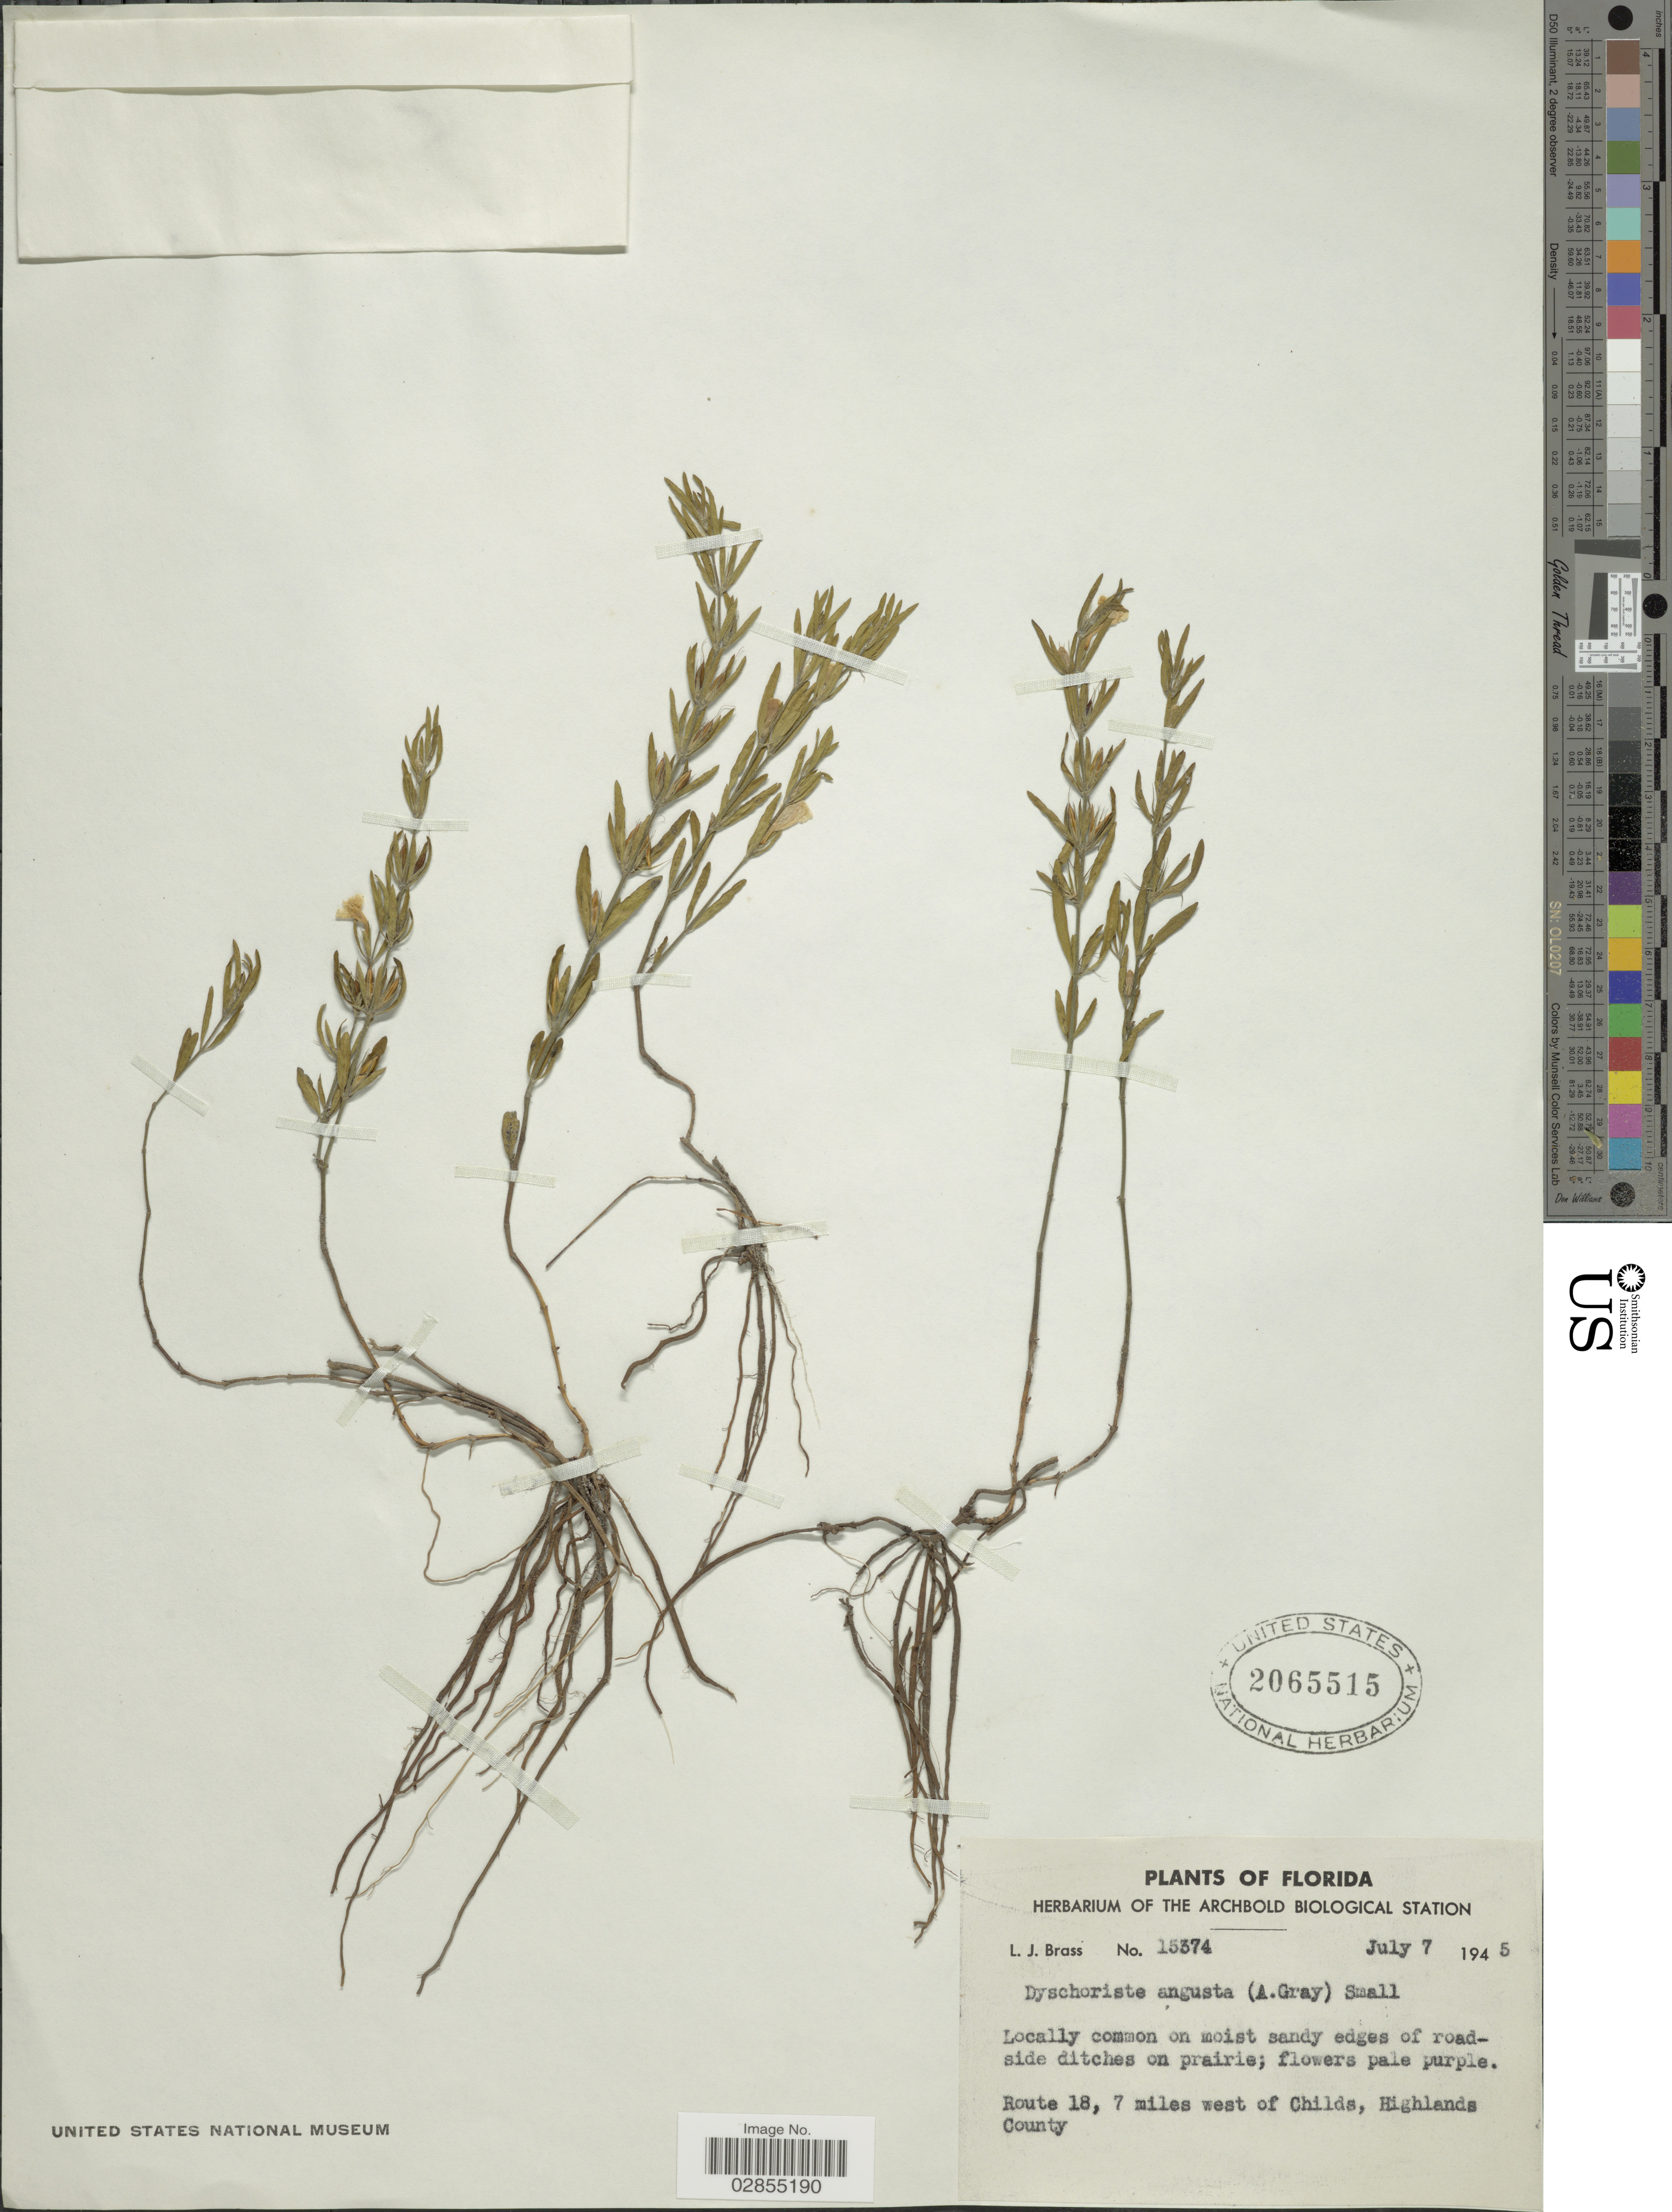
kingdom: Plantae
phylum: Tracheophyta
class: Magnoliopsida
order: Lamiales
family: Acanthaceae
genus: Dyschoriste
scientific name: Dyschoriste angusta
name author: (A. Gray) Small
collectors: L. J. Brass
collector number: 15374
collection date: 1945-07-07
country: United States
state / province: Florida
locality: Route 18, 7 miles west of Childs, Highlands County.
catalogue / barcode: US 2065515